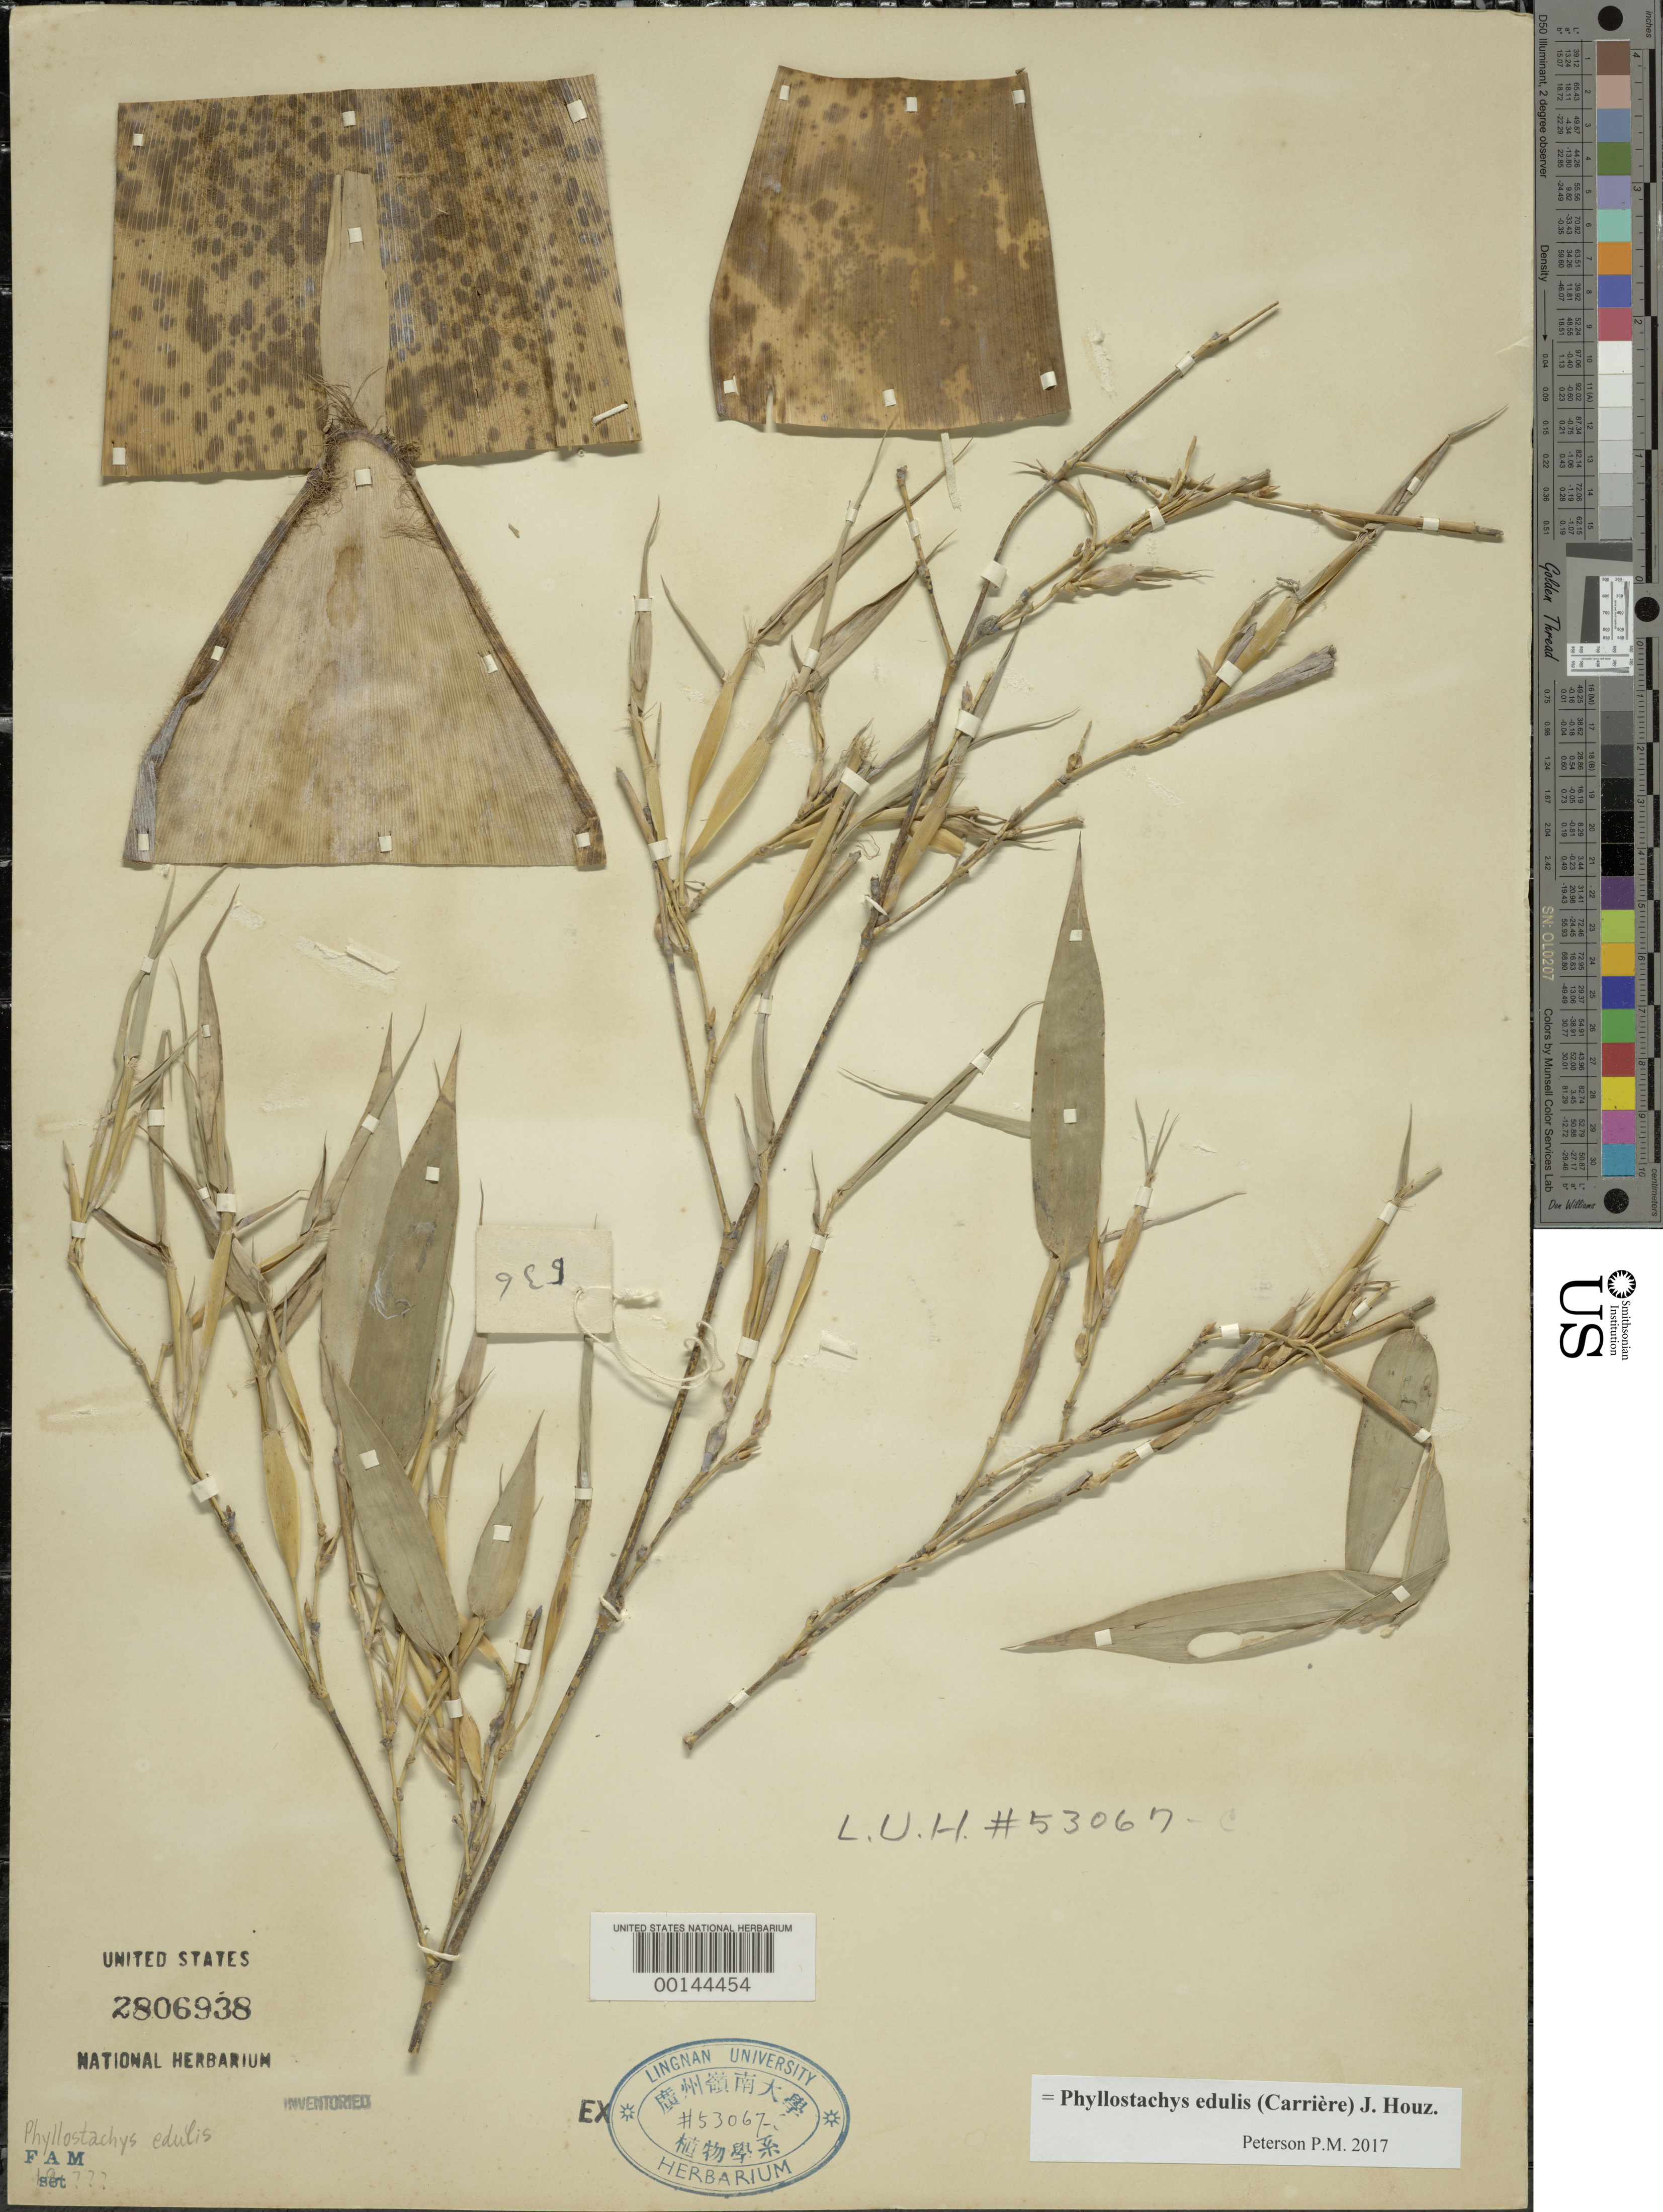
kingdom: Plantae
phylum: Tracheophyta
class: Liliopsida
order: Poales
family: Poaceae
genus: Phyllostachys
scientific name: Phyllostachys edulis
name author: (Carrière) J. Houz.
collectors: C. Tso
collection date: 1929-05-24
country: China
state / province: Guangdong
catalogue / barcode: US 2806938